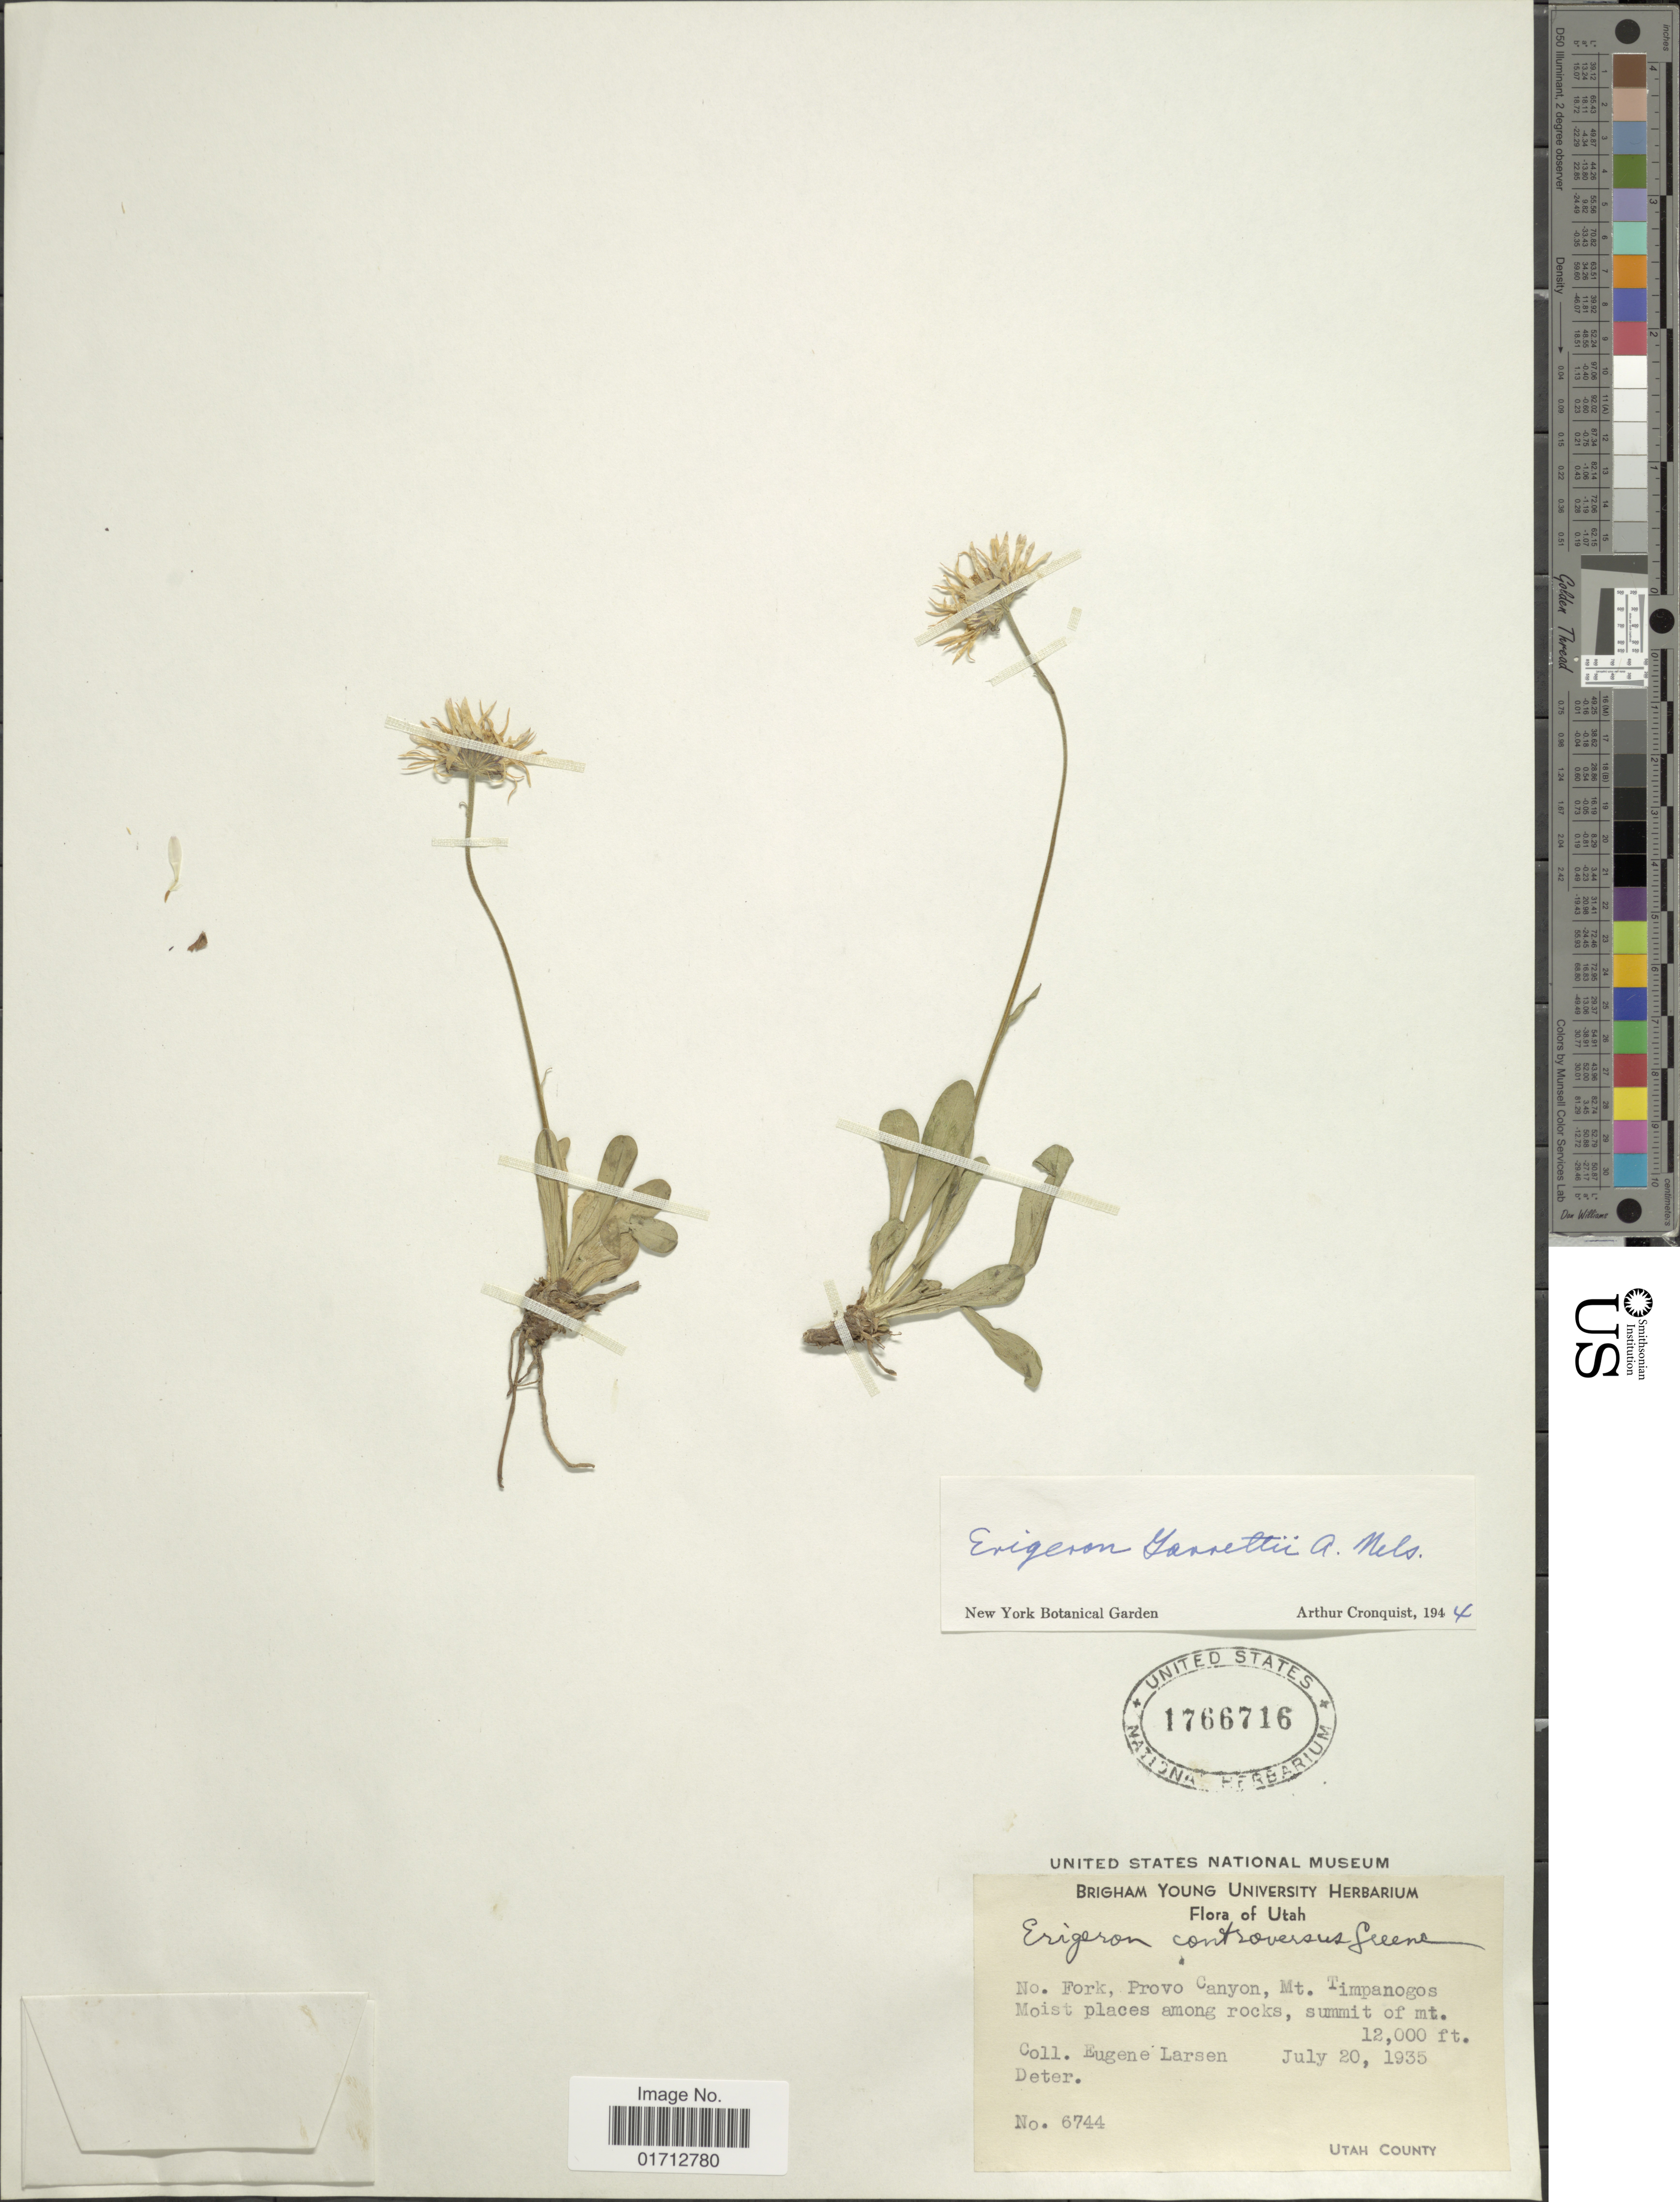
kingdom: Plantae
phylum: Tracheophyta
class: Magnoliopsida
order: Asterales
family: Asteraceae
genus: Erigeron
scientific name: Erigeron garrettii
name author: A. Nelson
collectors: E. Larsen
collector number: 6744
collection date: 1935-07-20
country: United States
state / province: Utah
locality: Fork, Provo Canyon, Mt Timpanogos, Utah County.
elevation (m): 3658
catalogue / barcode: US 1766716